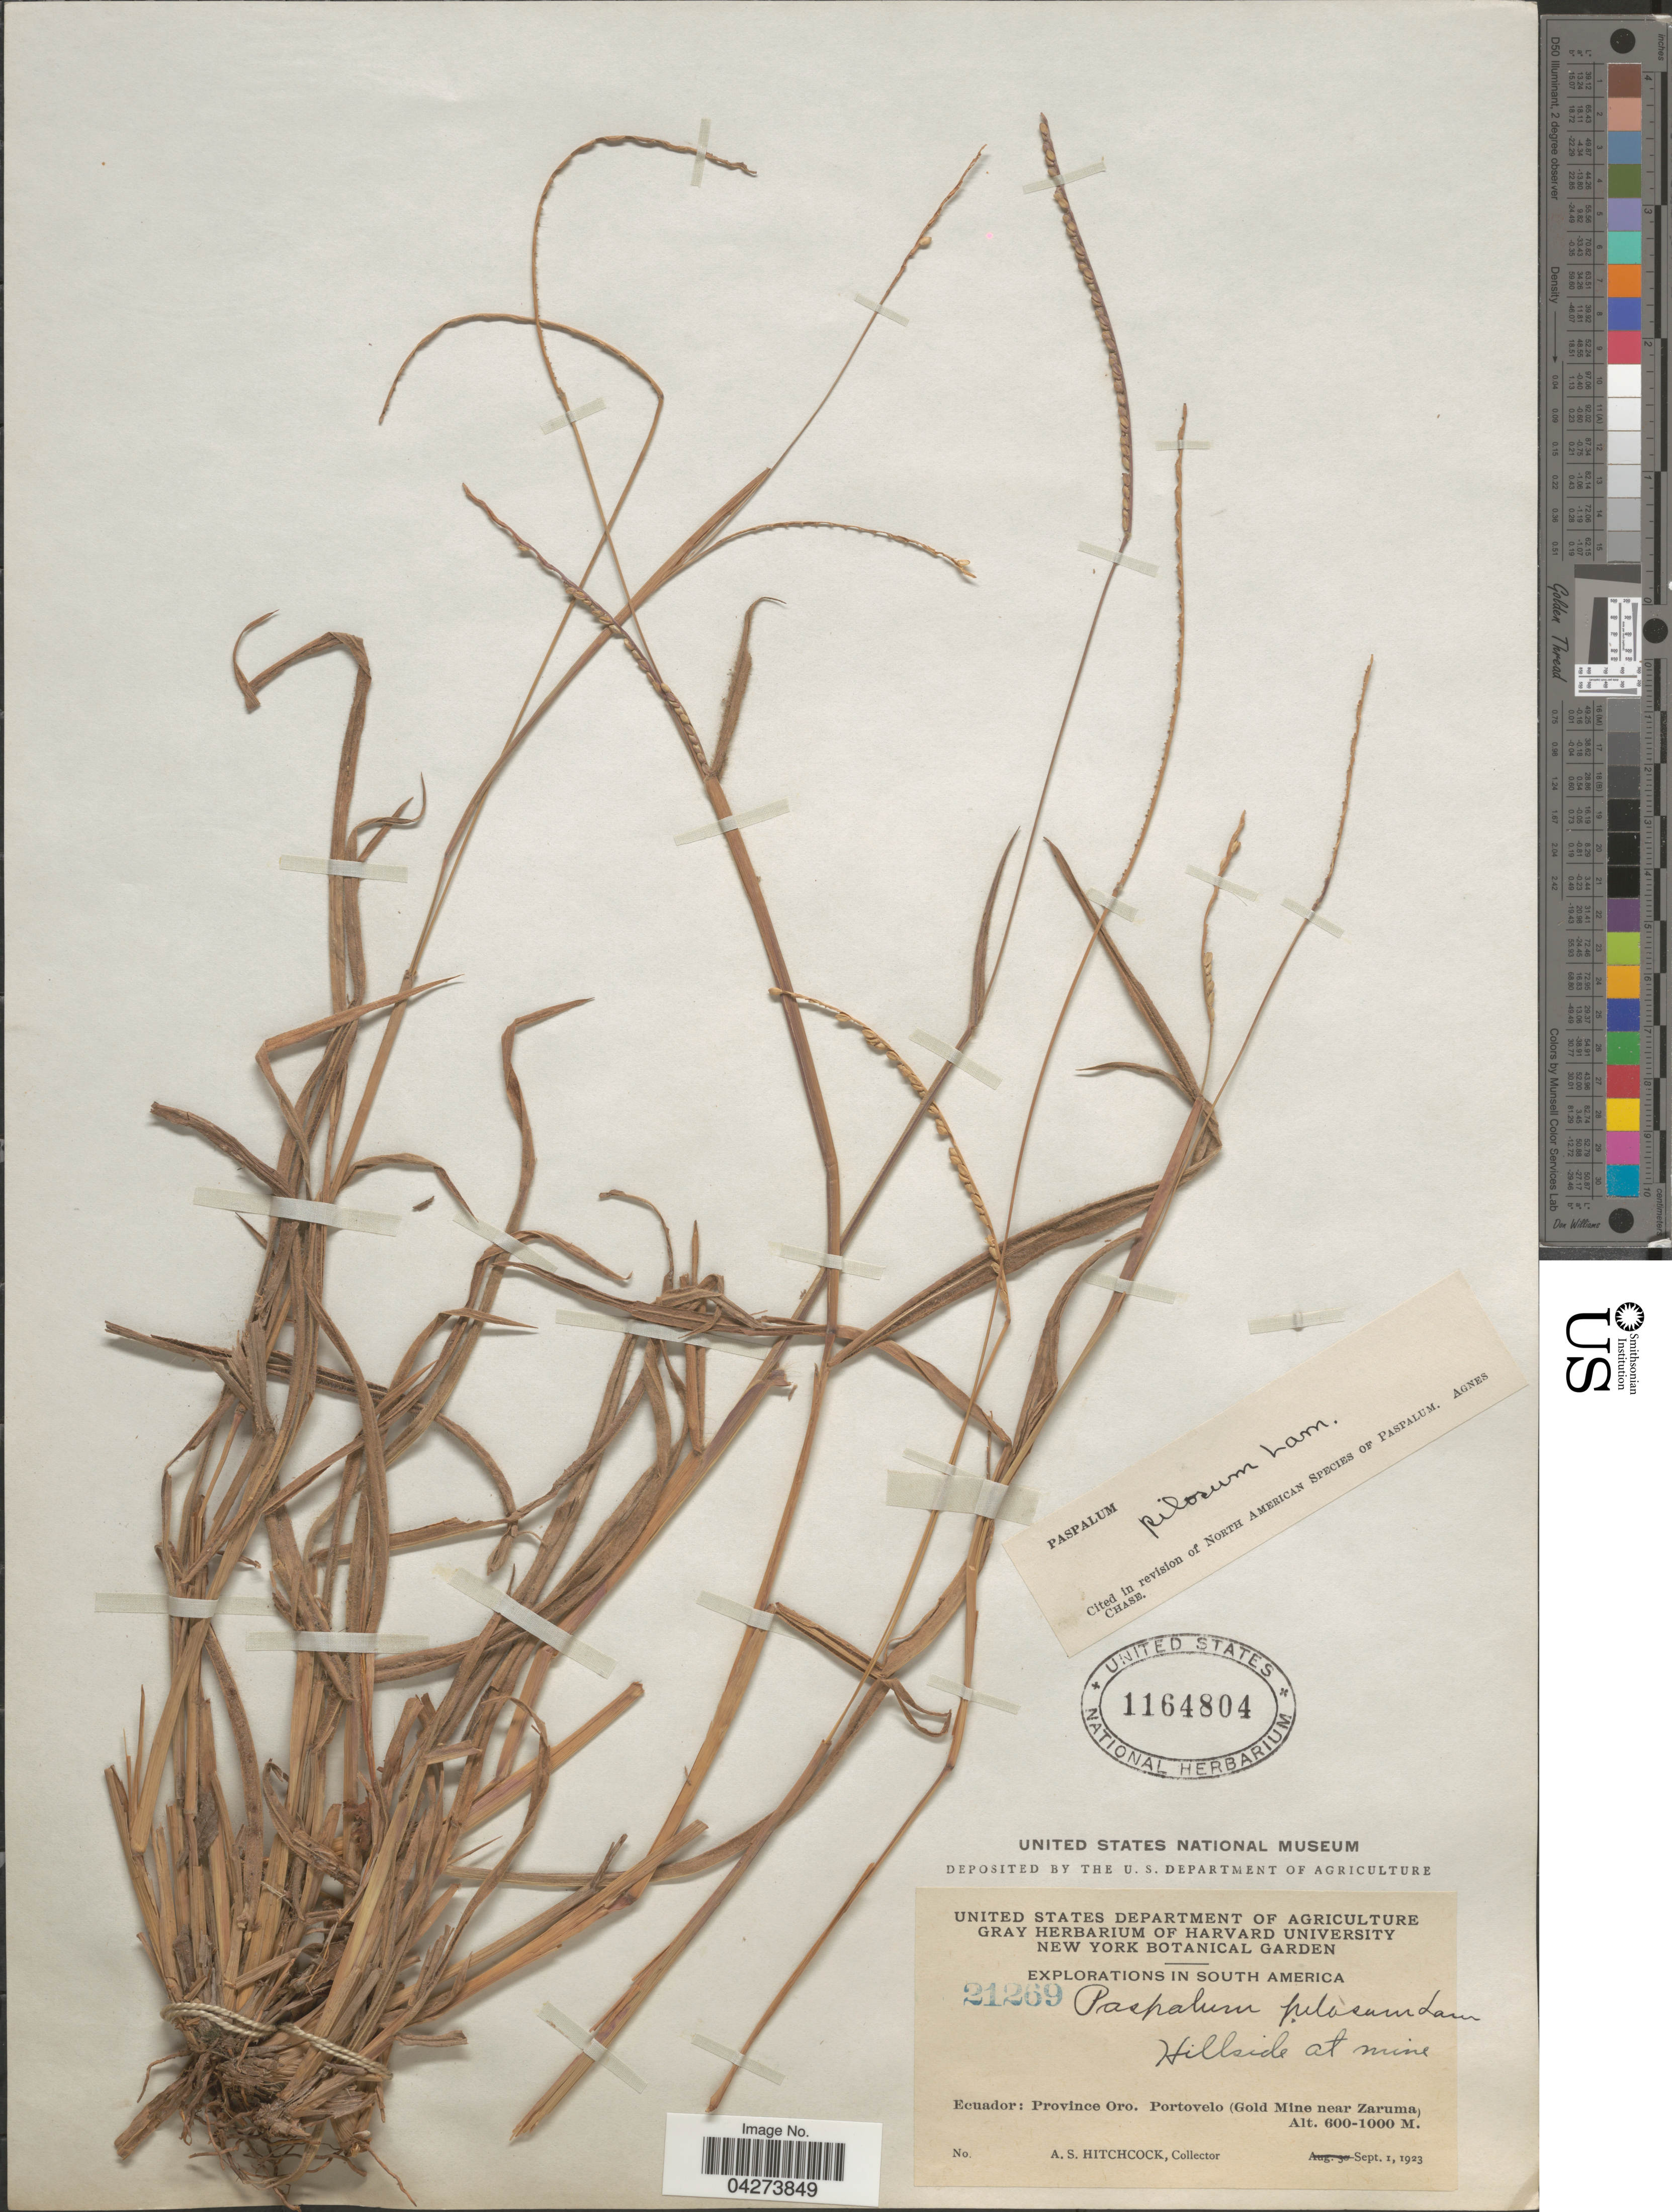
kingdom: Plantae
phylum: Tracheophyta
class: Liliopsida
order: Poales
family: Poaceae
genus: Paspalum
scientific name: Paspalum pilosum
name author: Lam.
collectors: A. S. Hitchcock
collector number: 21269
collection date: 1923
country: Ecuador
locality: Explorations In South America. Province Oro. Portovelo (Gold Mine near Zaruma).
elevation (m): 600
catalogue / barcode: US 1164804